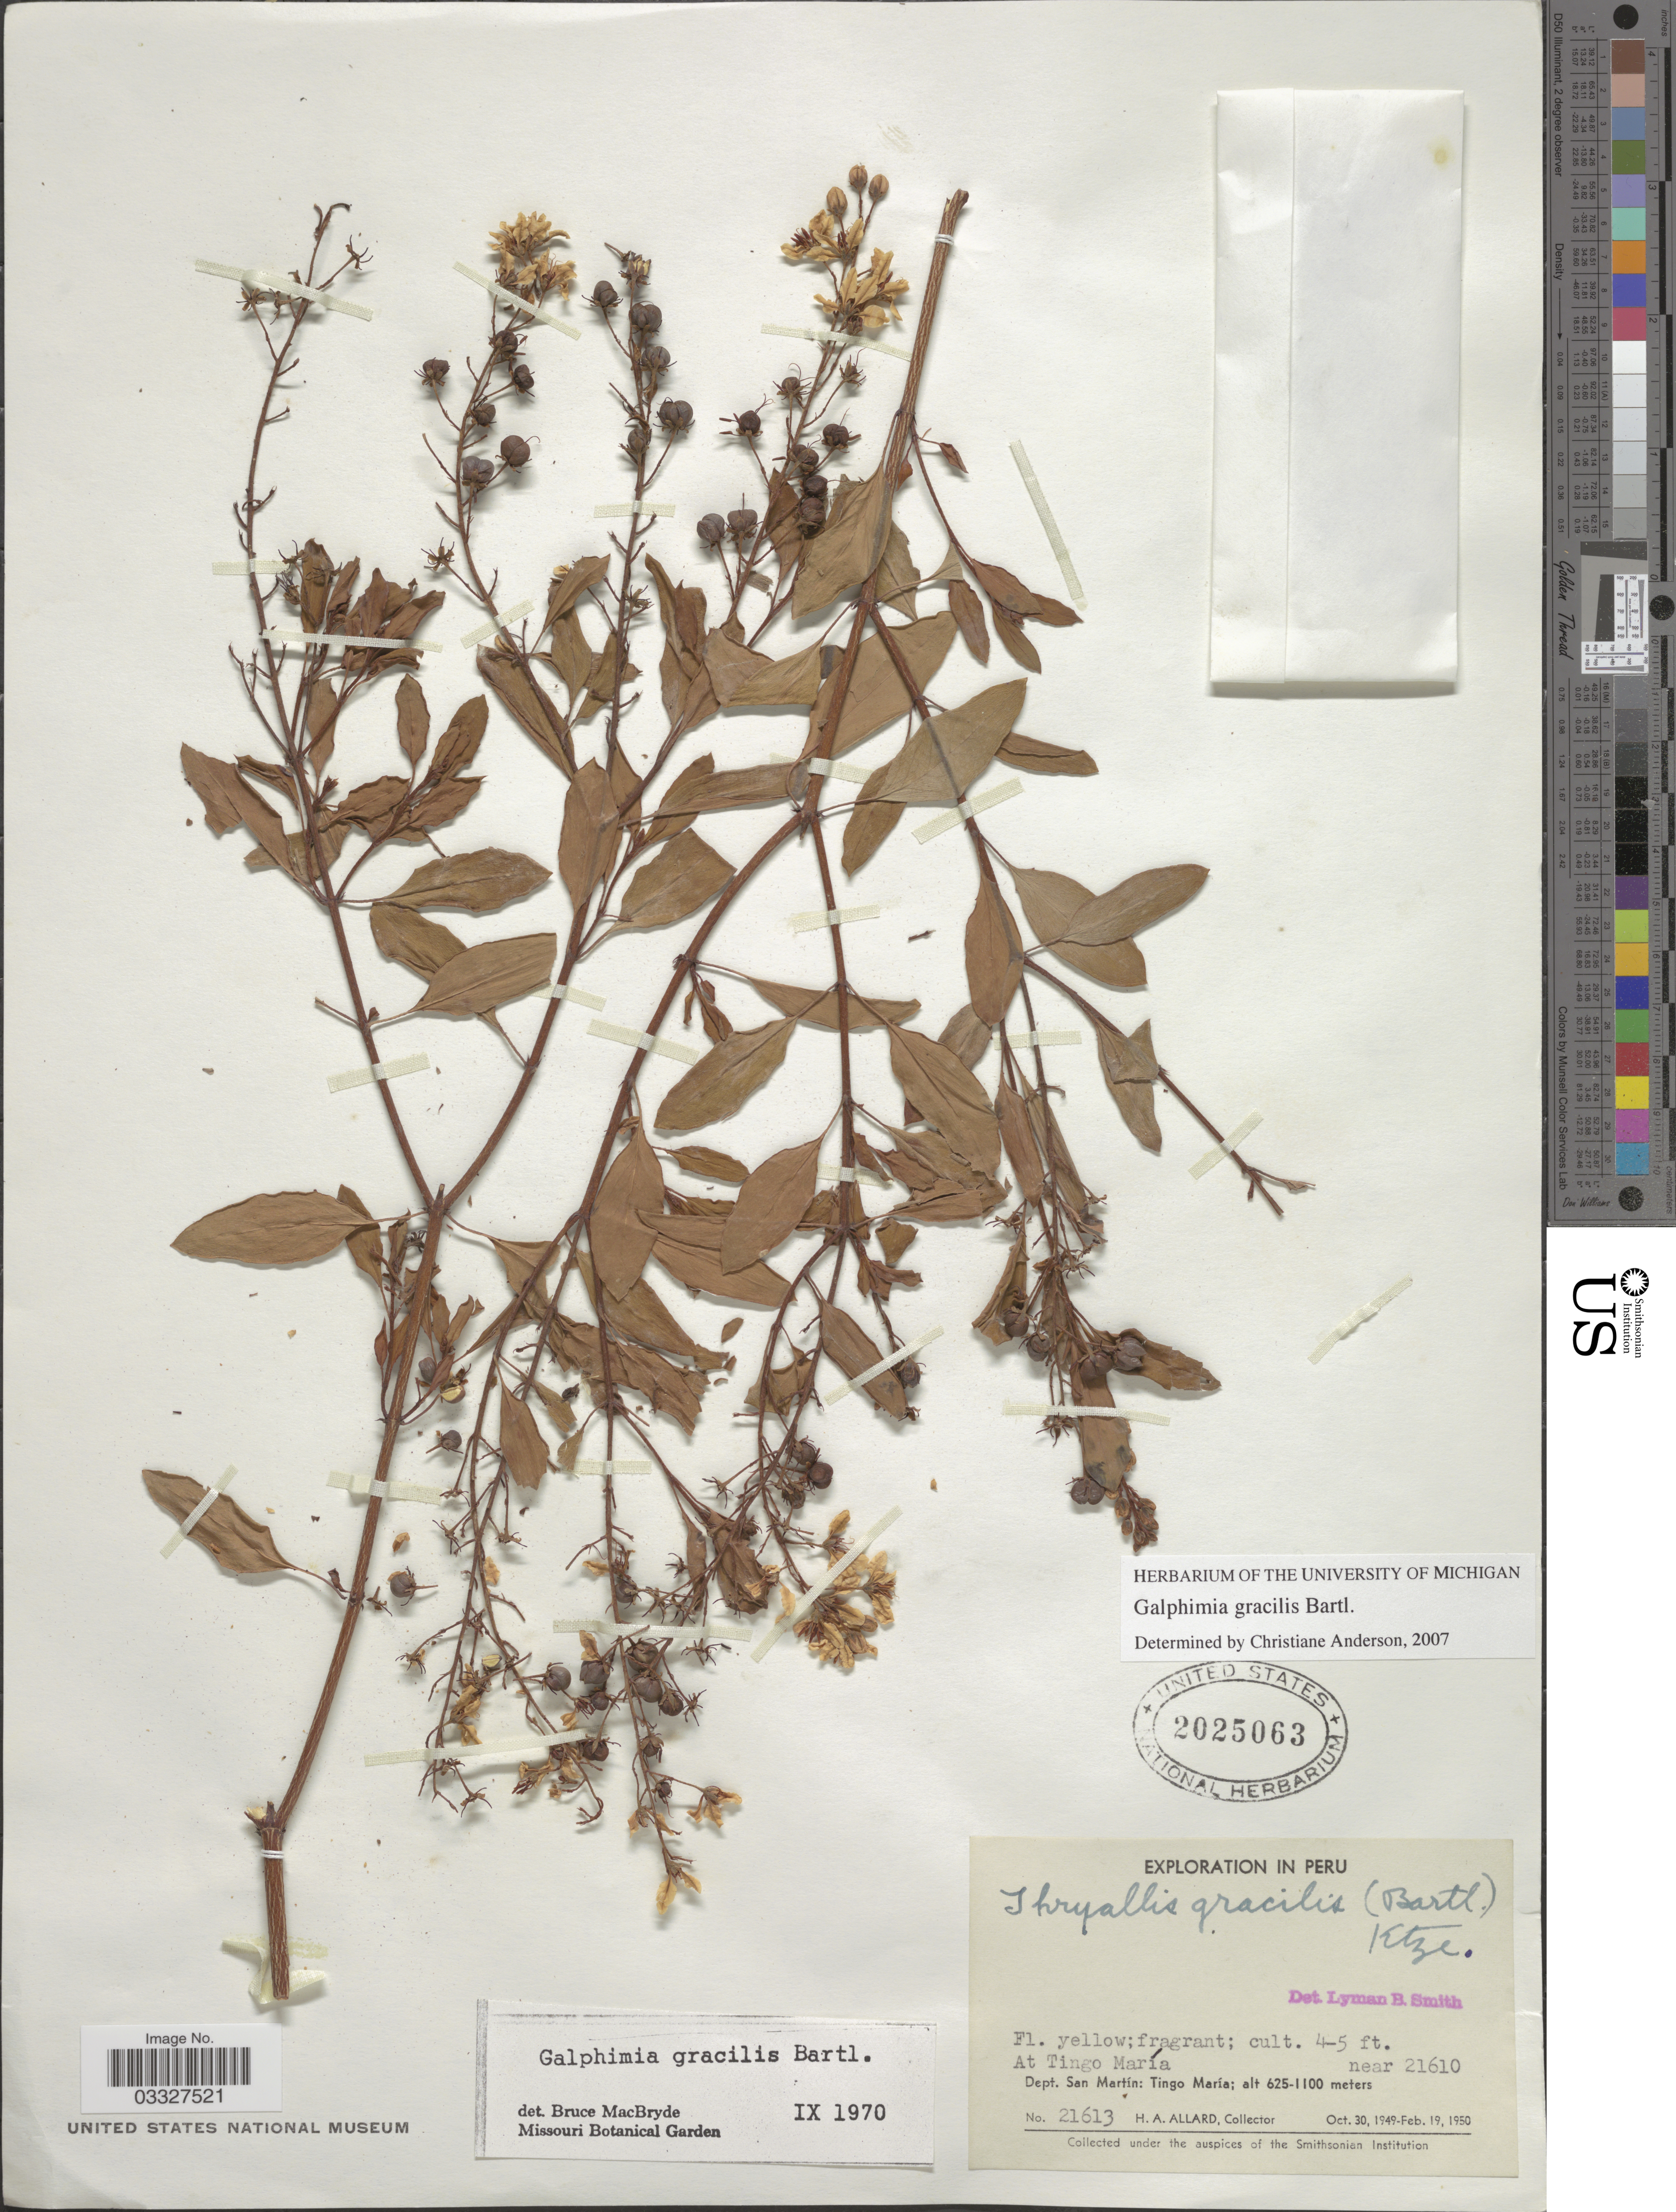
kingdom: Plantae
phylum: Tracheophyta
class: Magnoliopsida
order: Malpighiales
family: Malpighiaceae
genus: Galphimia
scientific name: Galphimia gracilis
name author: Bartl.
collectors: H. A. Allard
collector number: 21613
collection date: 1949-10-30/1950-02-19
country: Peru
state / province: San Martín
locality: At Tingo María near 21610. Dept. San Martín: Tingo María.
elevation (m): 625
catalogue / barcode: US 2025063